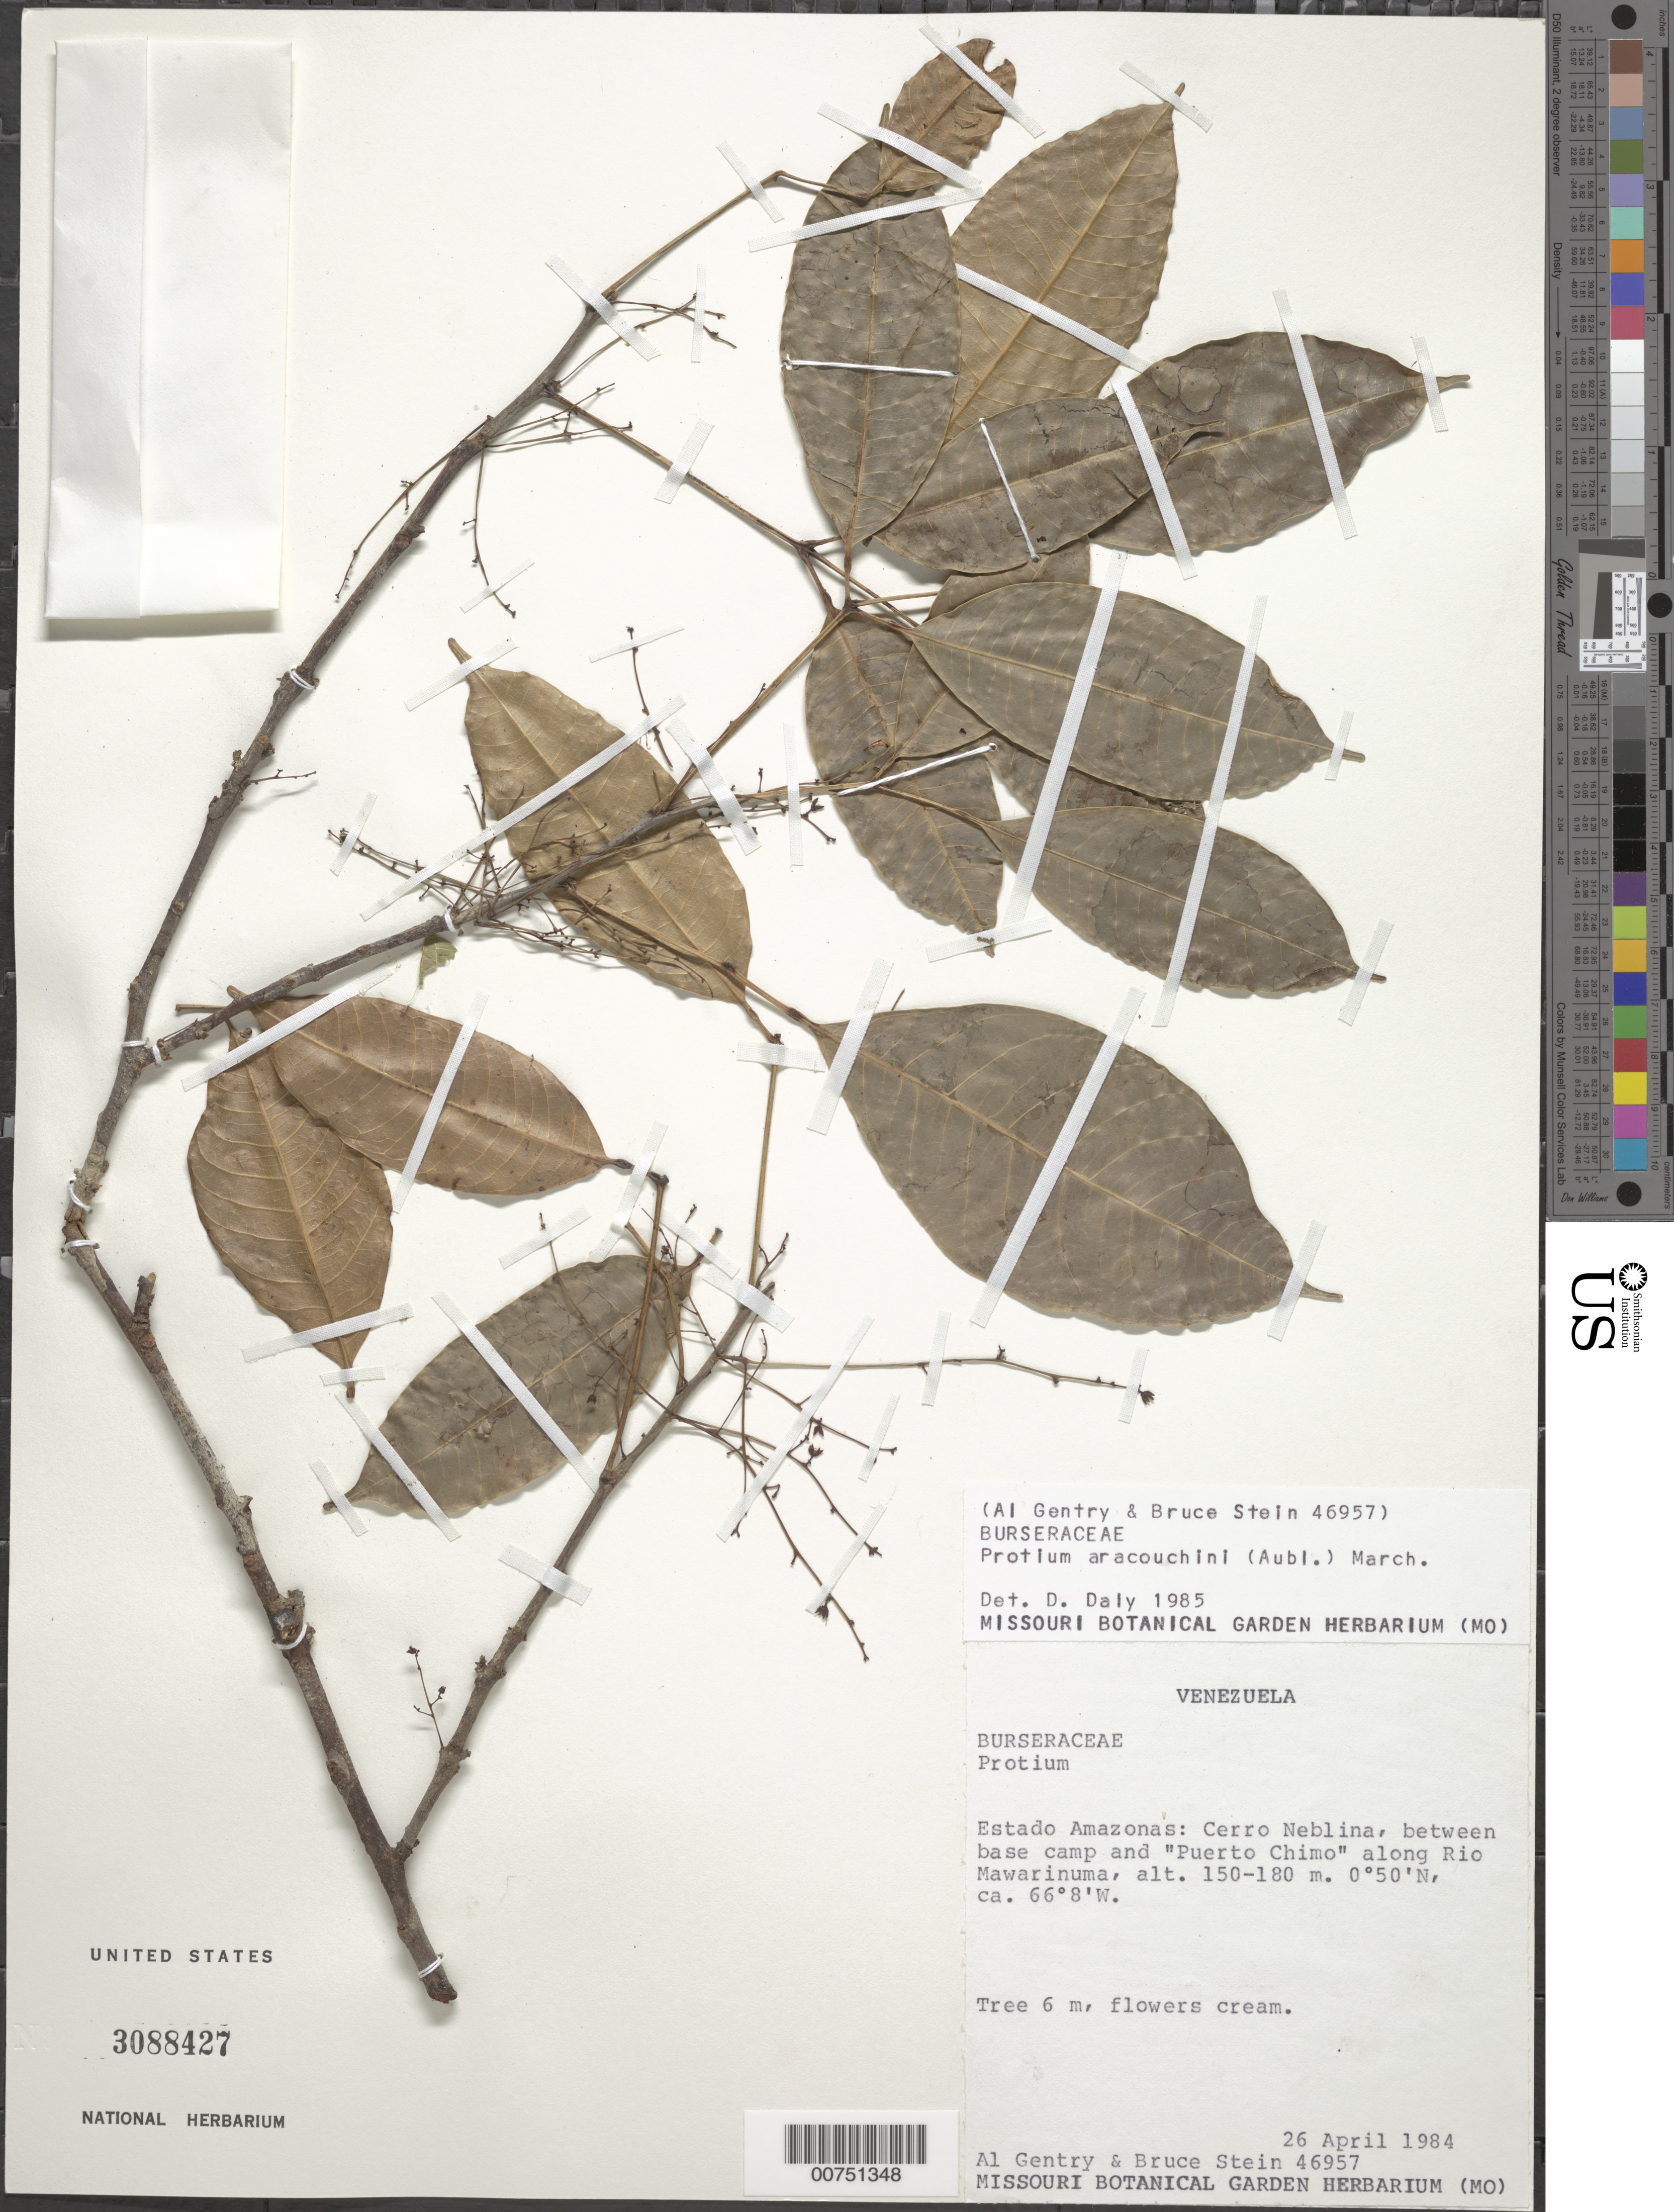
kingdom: Plantae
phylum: Tracheophyta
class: Magnoliopsida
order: Sapindales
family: Burseraceae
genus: Protium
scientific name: Protium aracouchini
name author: (Aubl.) Marchand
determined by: Daly, D. C.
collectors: A. H. Gentry & B. Stein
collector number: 46957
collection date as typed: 26-Apr-84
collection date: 1984-04-26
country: Venezuela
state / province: Amazonas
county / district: Río Negro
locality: Cerro de La Neblina, Río Mawarinuma, between base camp and "Puerto Chimo"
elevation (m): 150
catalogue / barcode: US 3088427